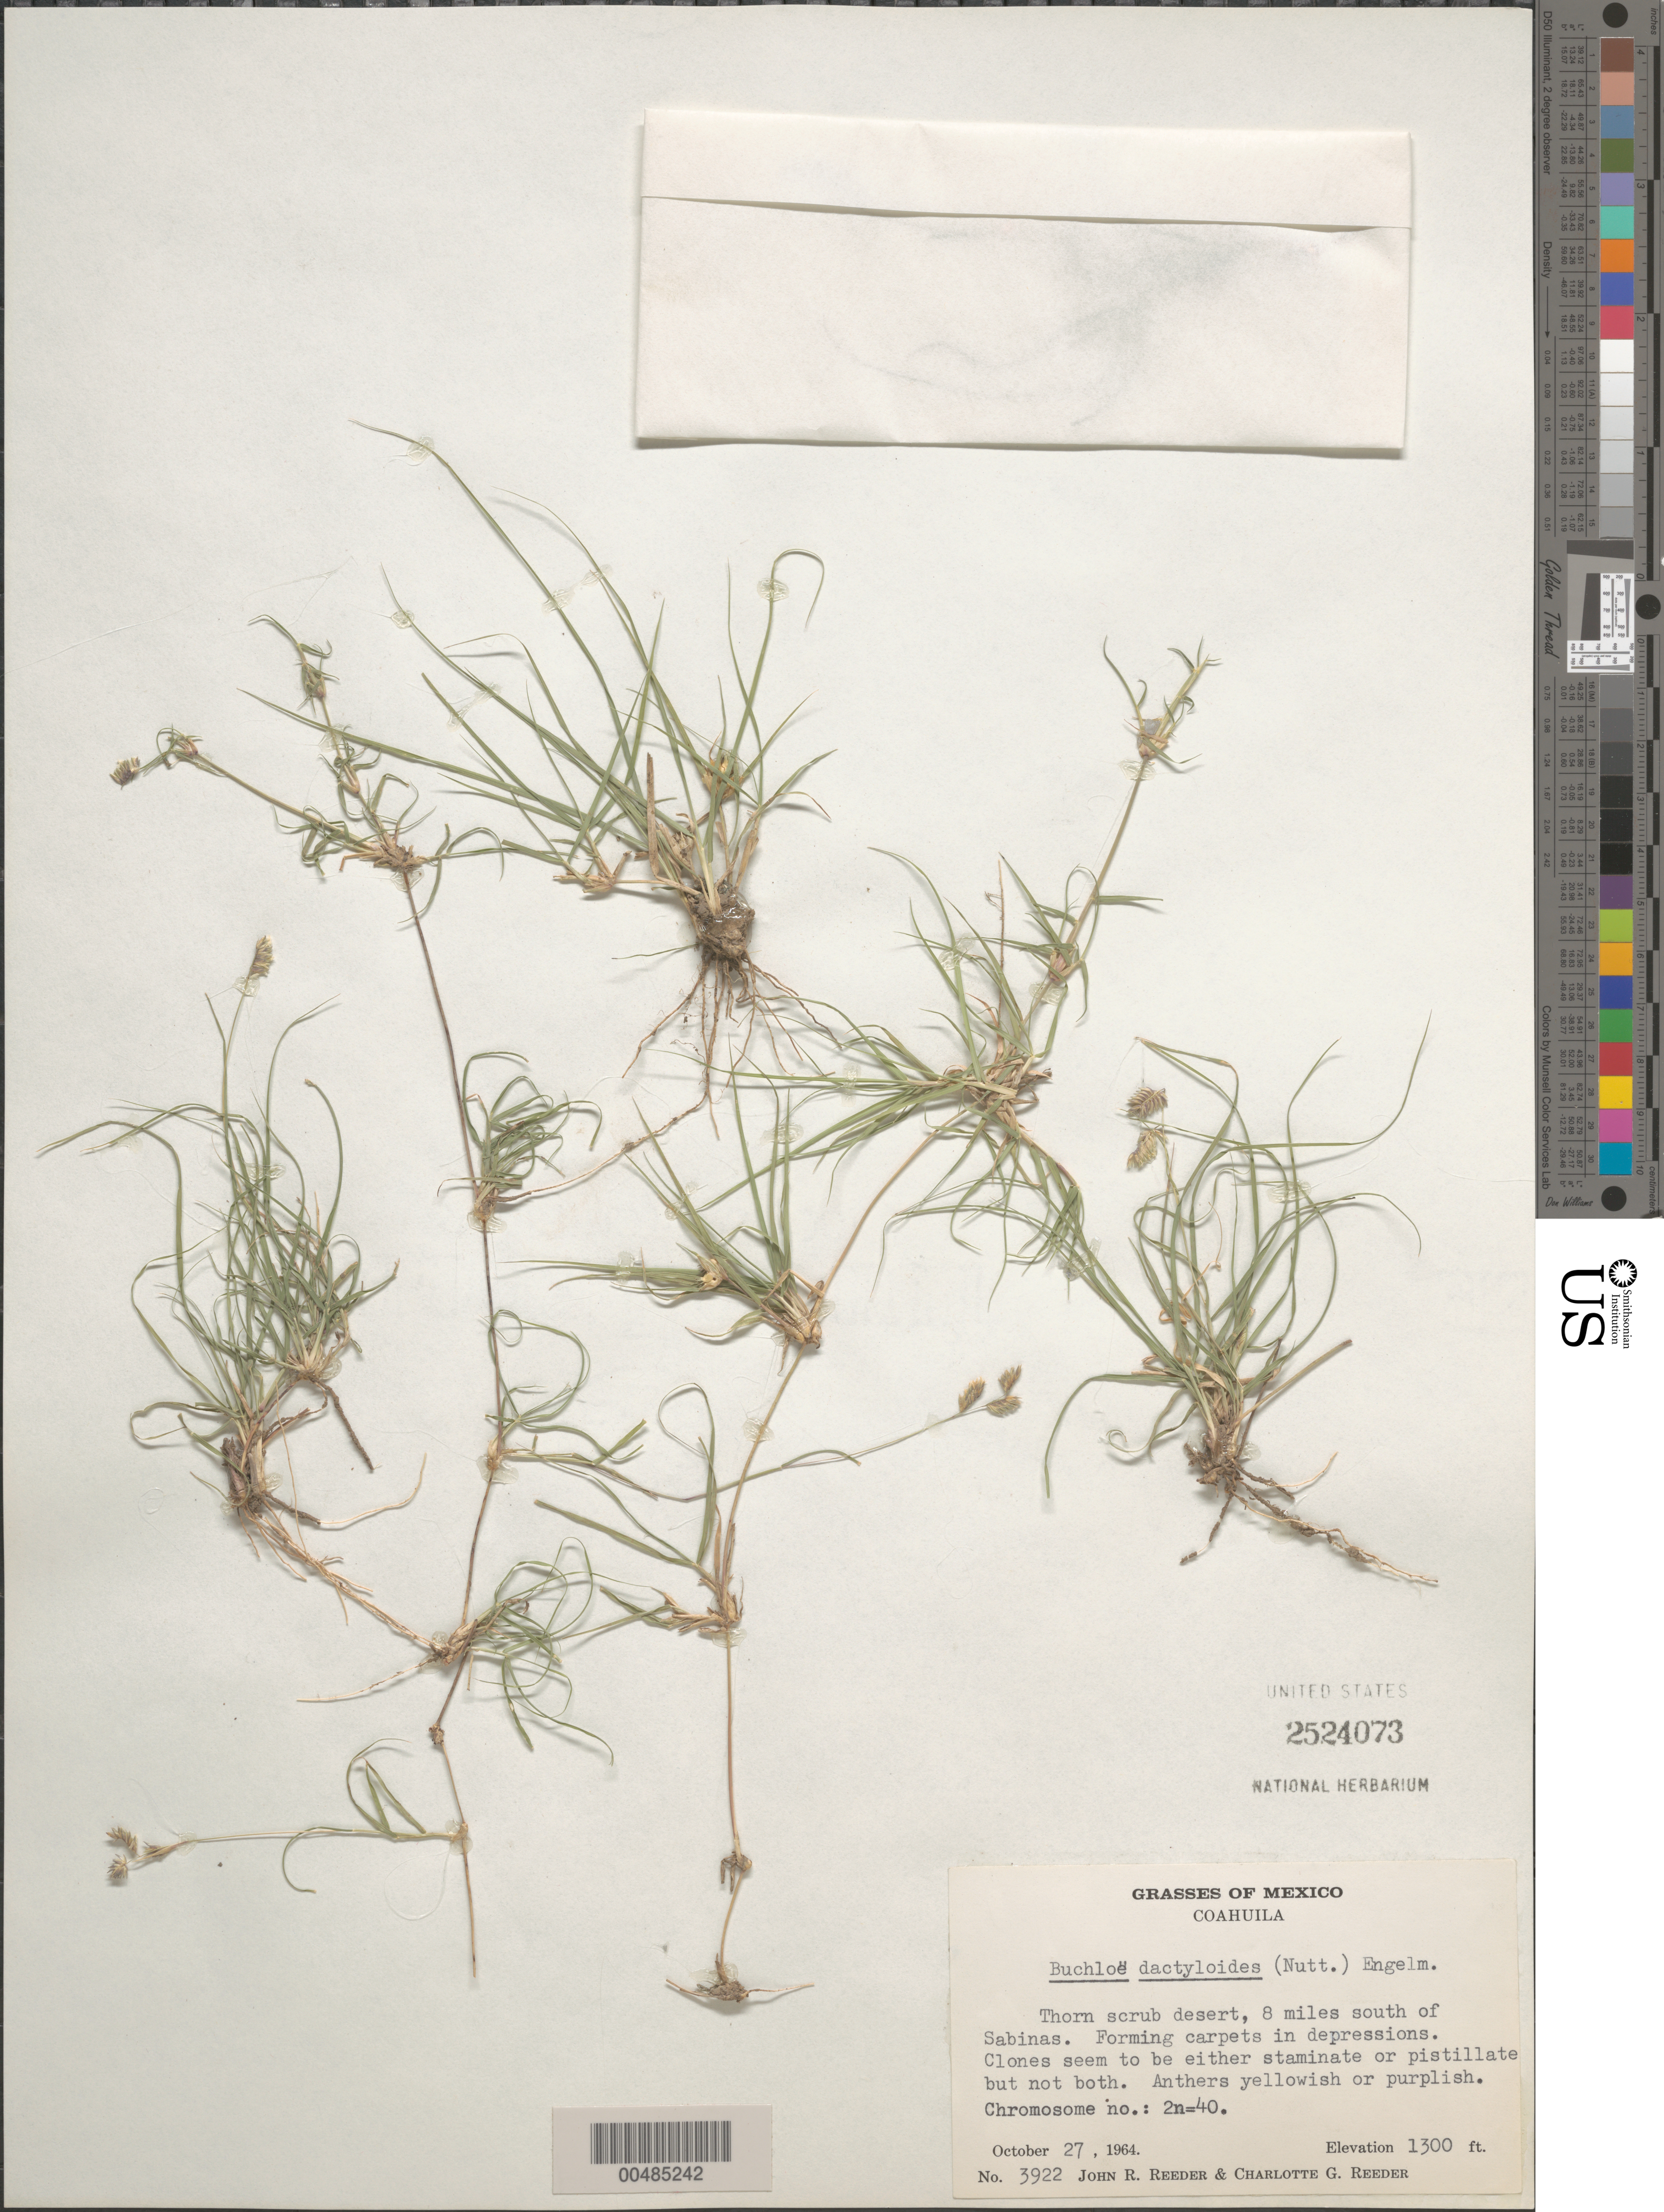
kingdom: Plantae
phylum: Tracheophyta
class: Liliopsida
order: Poales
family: Poaceae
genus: Buchloe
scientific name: Buchloe dactyloides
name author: (Nutt.) Engelm.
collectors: J. R. Reeder & C. G. Reeder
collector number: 3922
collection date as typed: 27 Oct 1964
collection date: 1964-10-27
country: Mexico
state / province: Coahuila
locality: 8 mi S of Sabinas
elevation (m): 396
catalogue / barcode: US 2524073